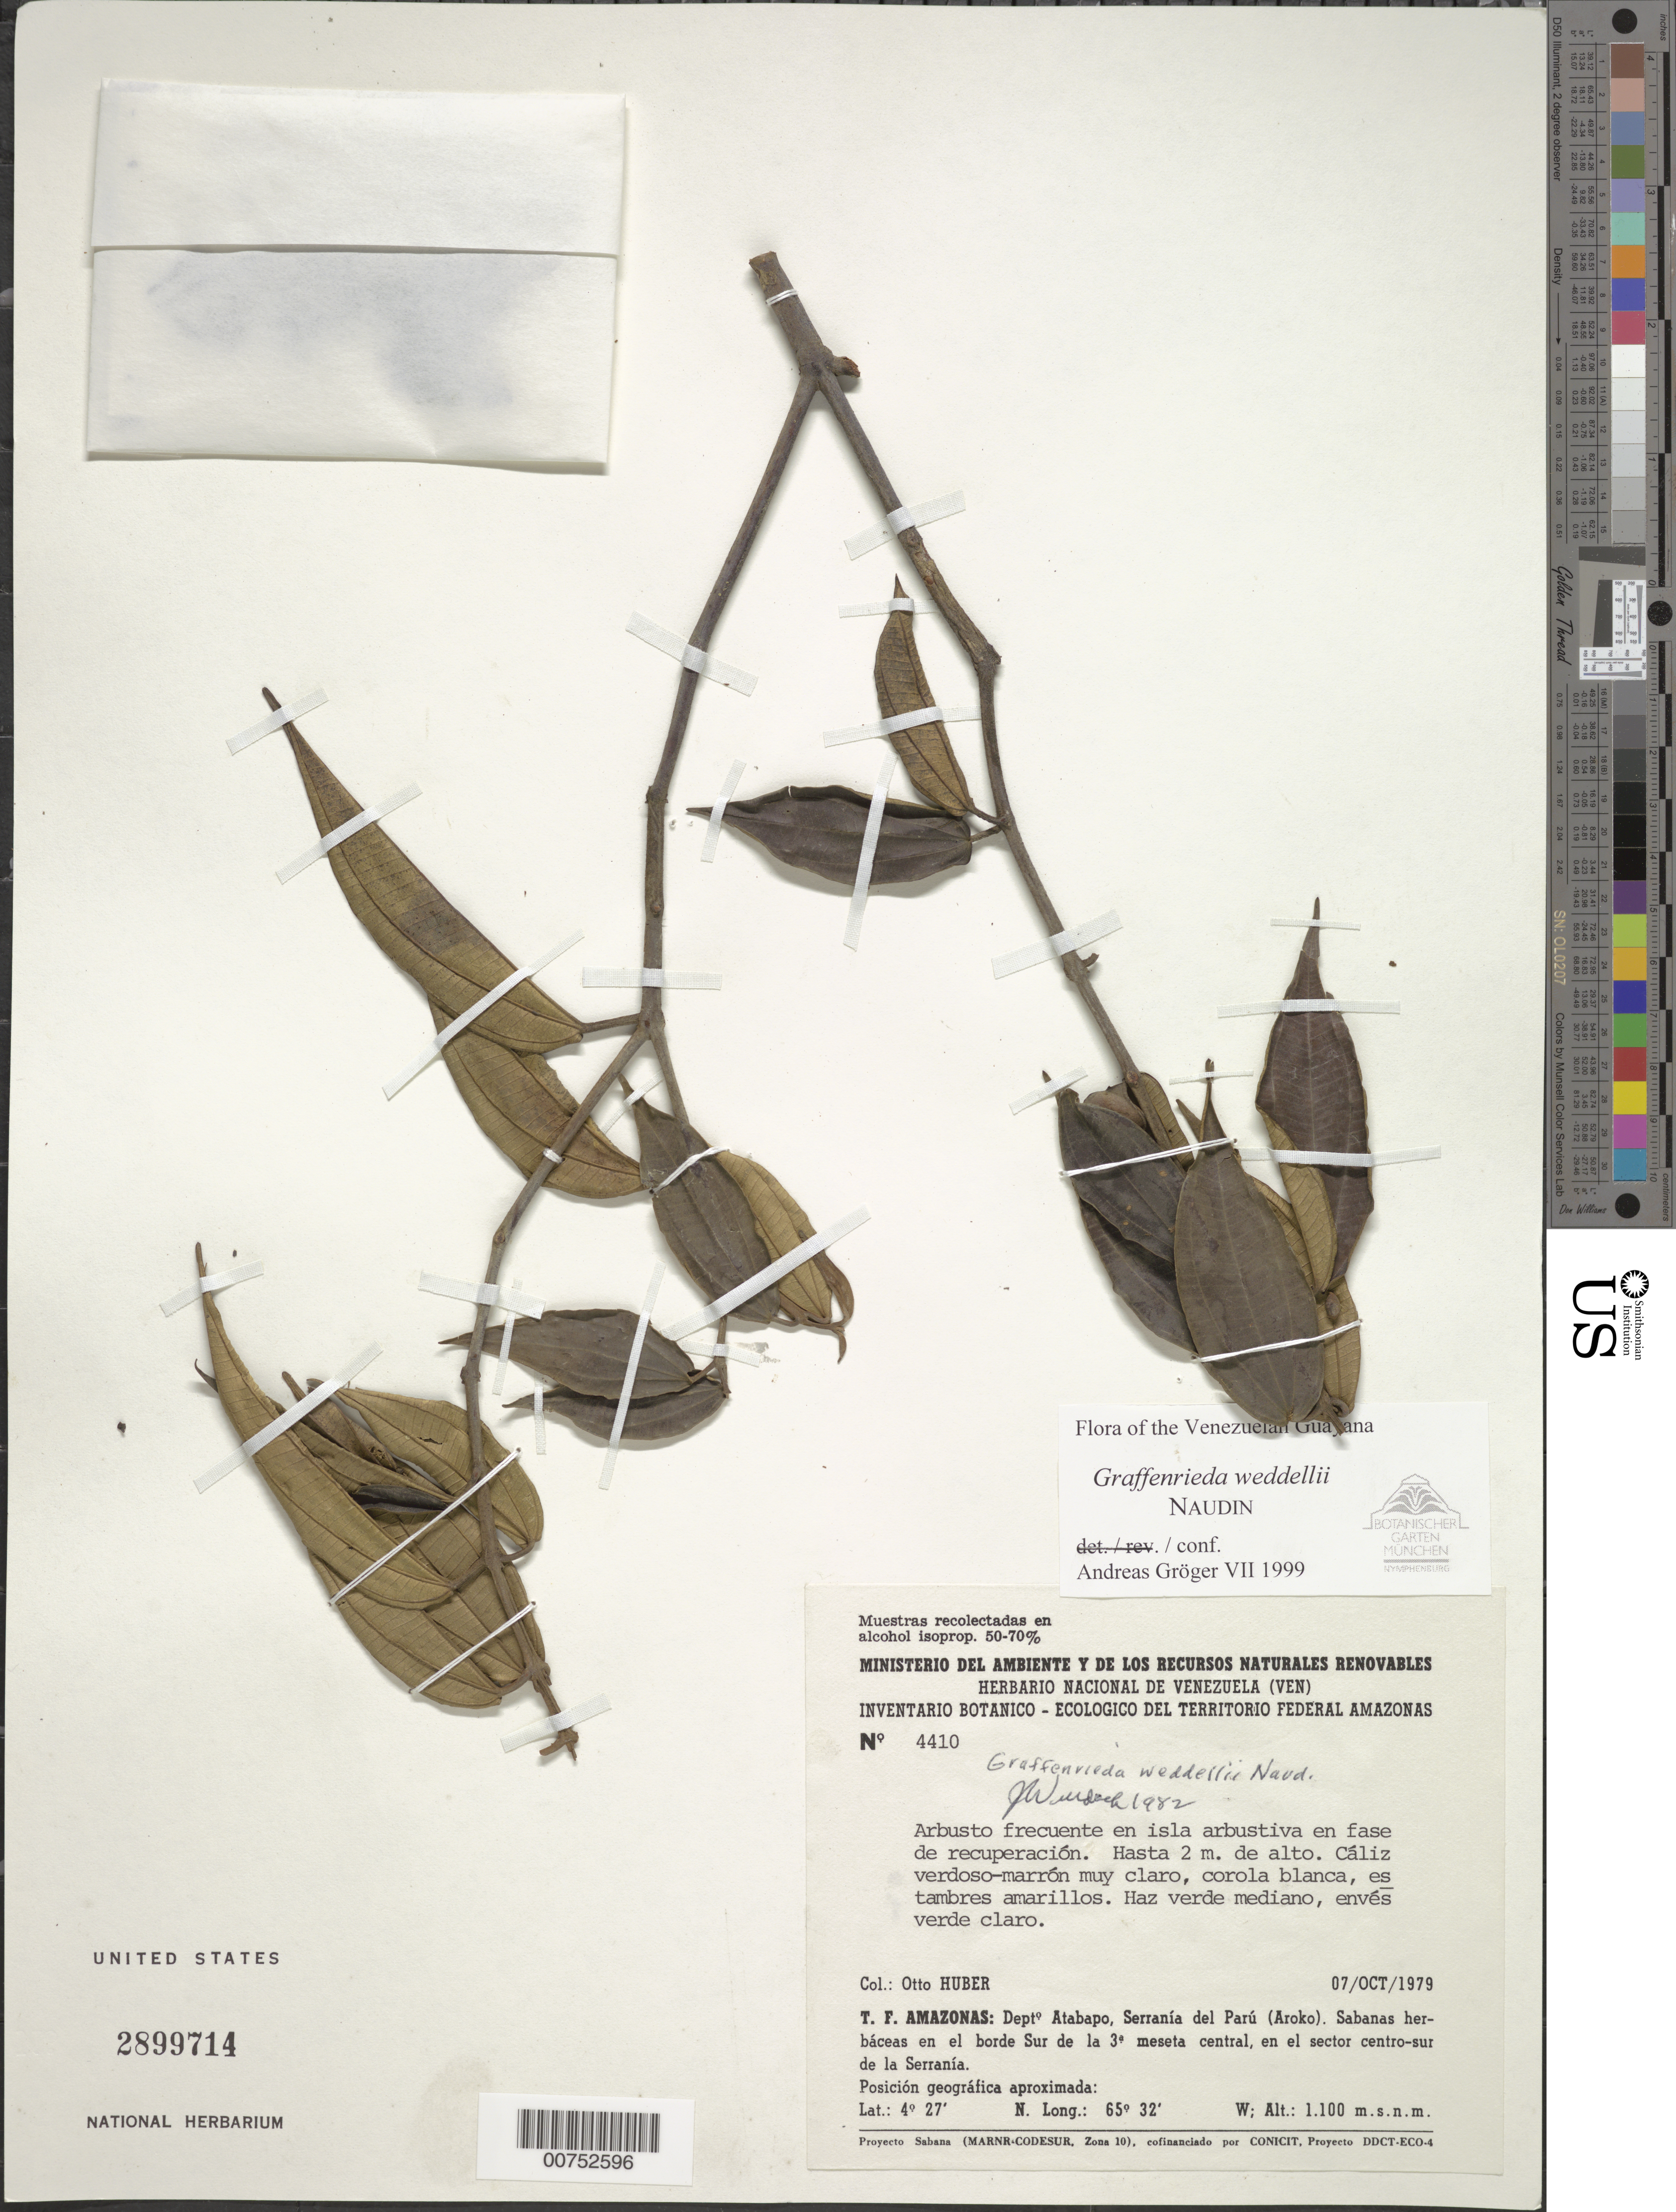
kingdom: Plantae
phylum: Tracheophyta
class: Magnoliopsida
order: Myrtales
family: Melastomataceae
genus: Graffenrieda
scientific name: Graffenrieda weddellii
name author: Naudin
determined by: Gröger, A.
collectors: O. Huber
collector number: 4410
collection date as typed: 7-Oct-79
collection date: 1979-10-07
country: Venezuela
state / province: Amazonas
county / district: Atabapo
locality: Serranía del Parú (Aroko)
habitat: Isla arbustiva en fase de recuperacion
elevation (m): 1100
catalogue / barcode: US 2899714